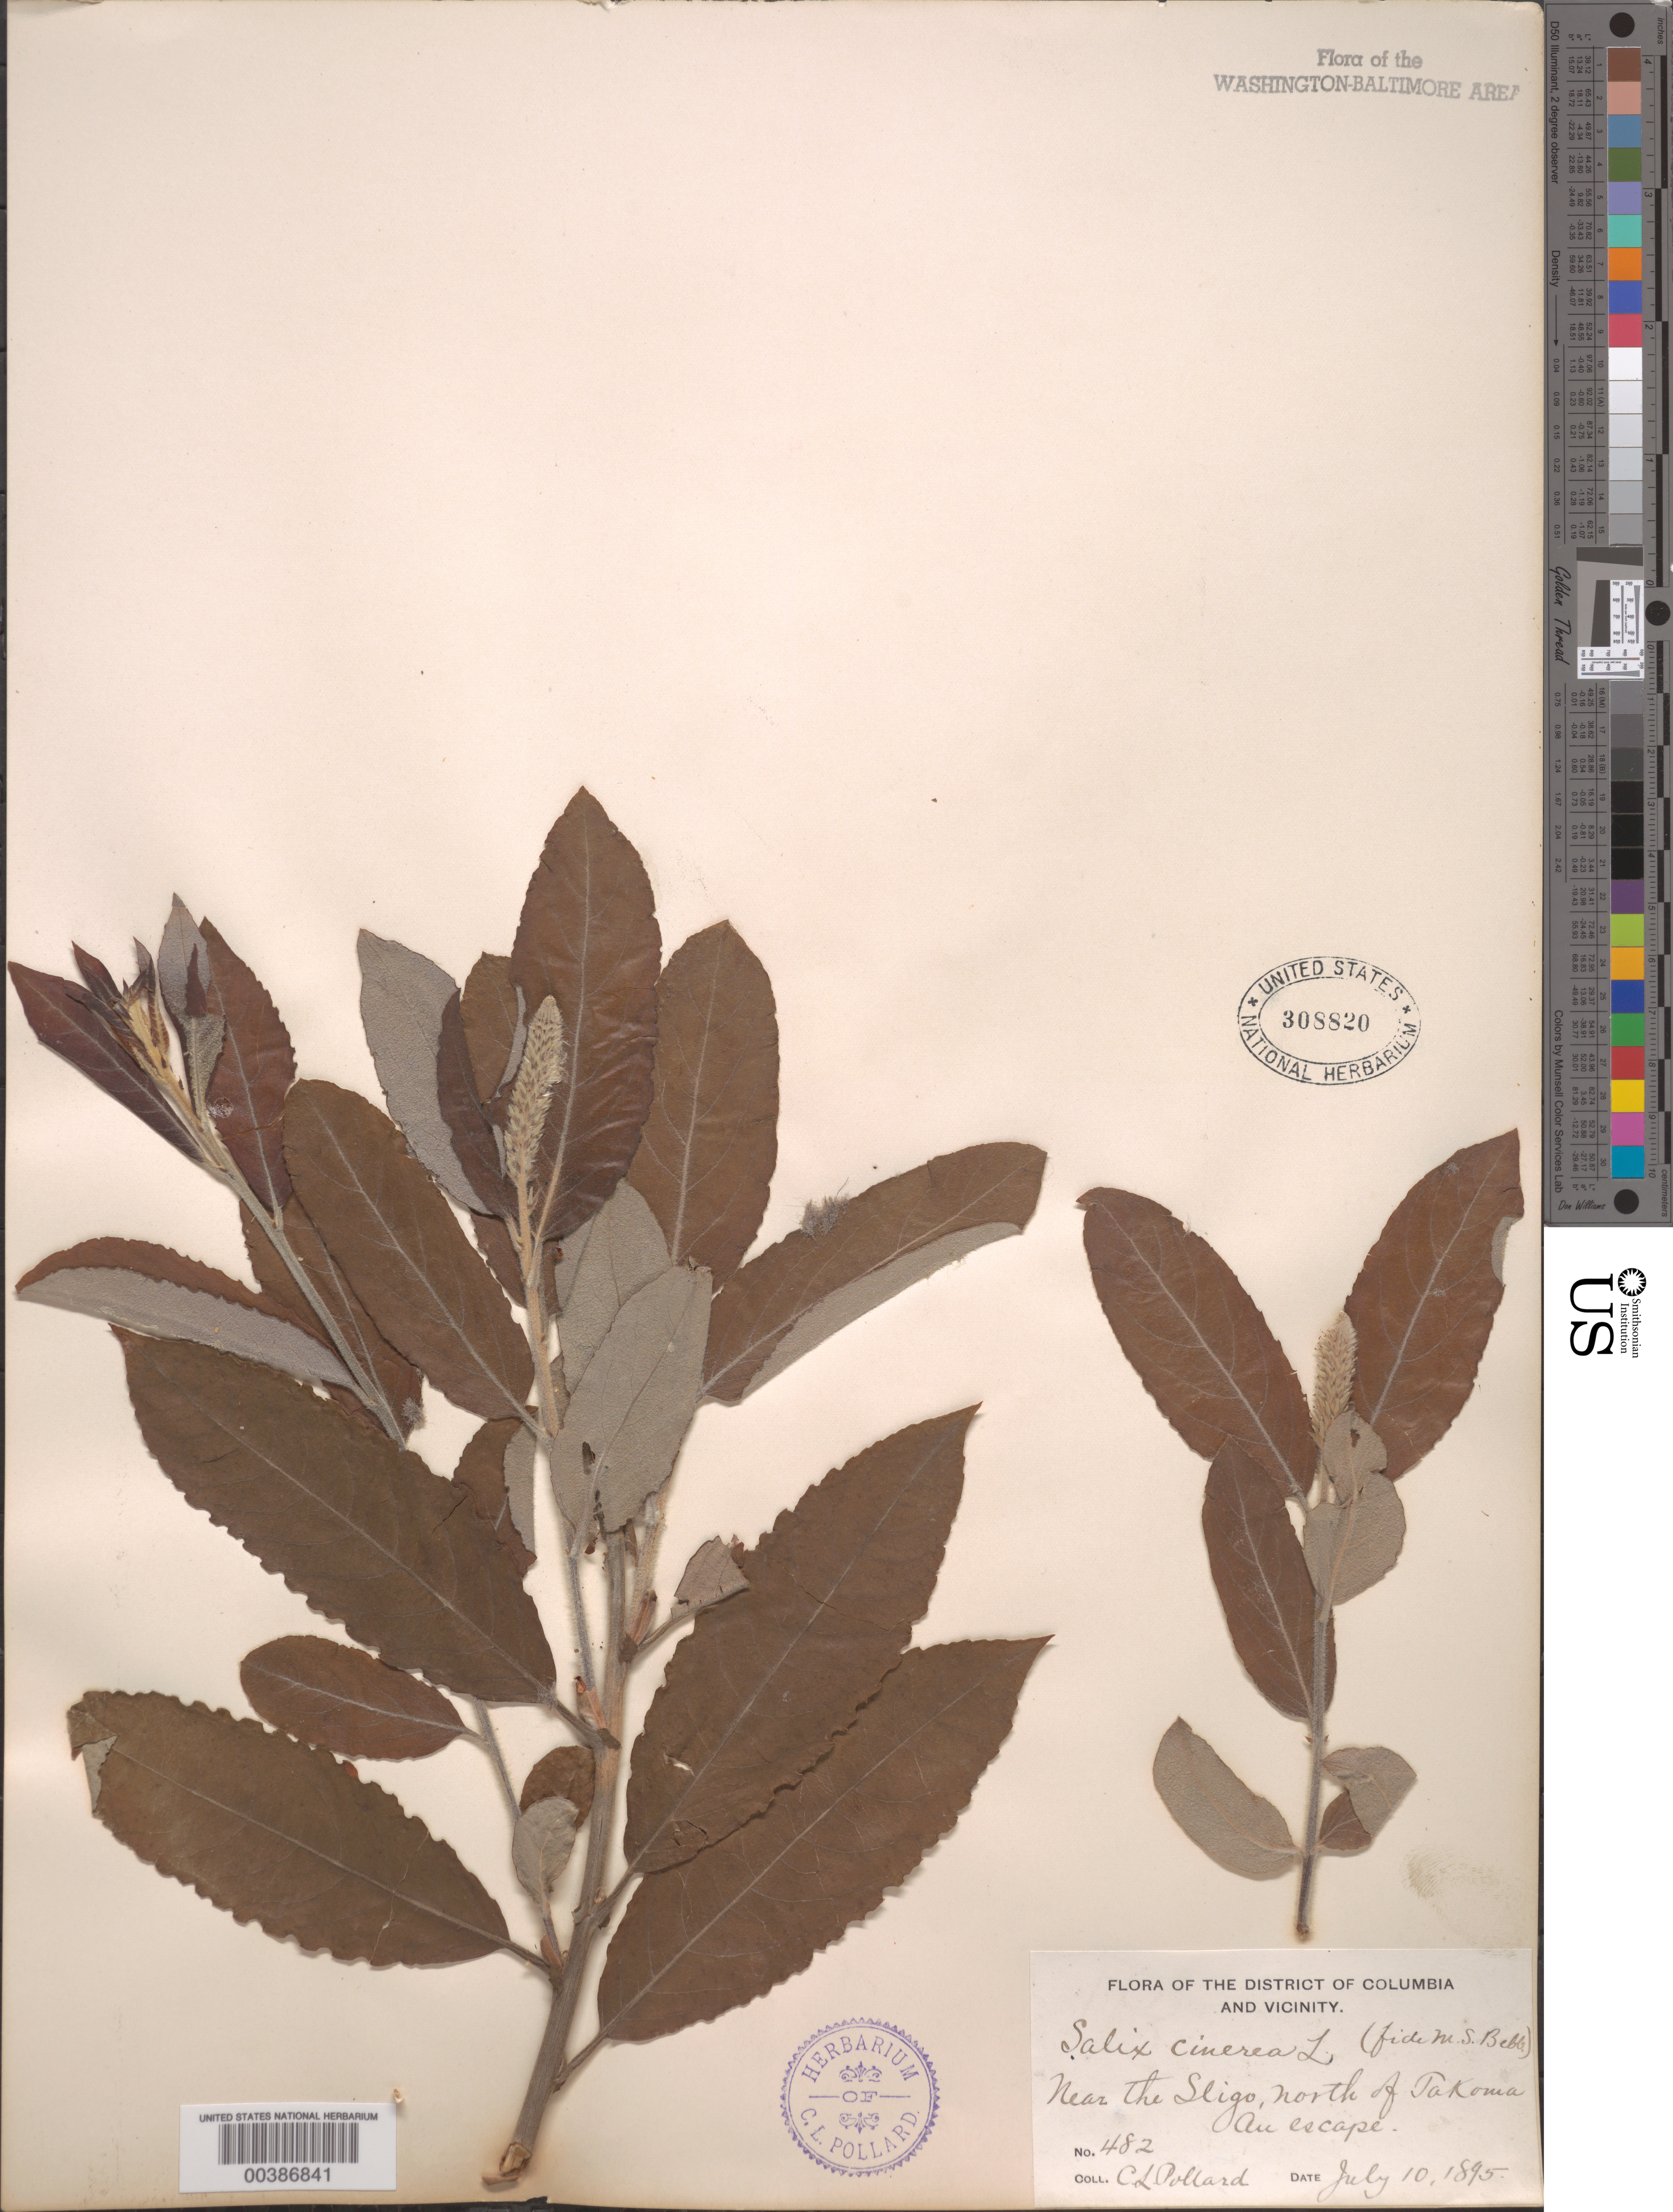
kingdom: Plantae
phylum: Tracheophyta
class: Magnoliopsida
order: Malpighiales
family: Salicaceae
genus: Salix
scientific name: Salix cinerea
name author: L.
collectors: C. L. Pollard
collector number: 482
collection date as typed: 10 Jul 1895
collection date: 1895-07-10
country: United States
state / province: Maryland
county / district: Montgomery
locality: Sligo vicinity, north of Takoma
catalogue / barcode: US 308820